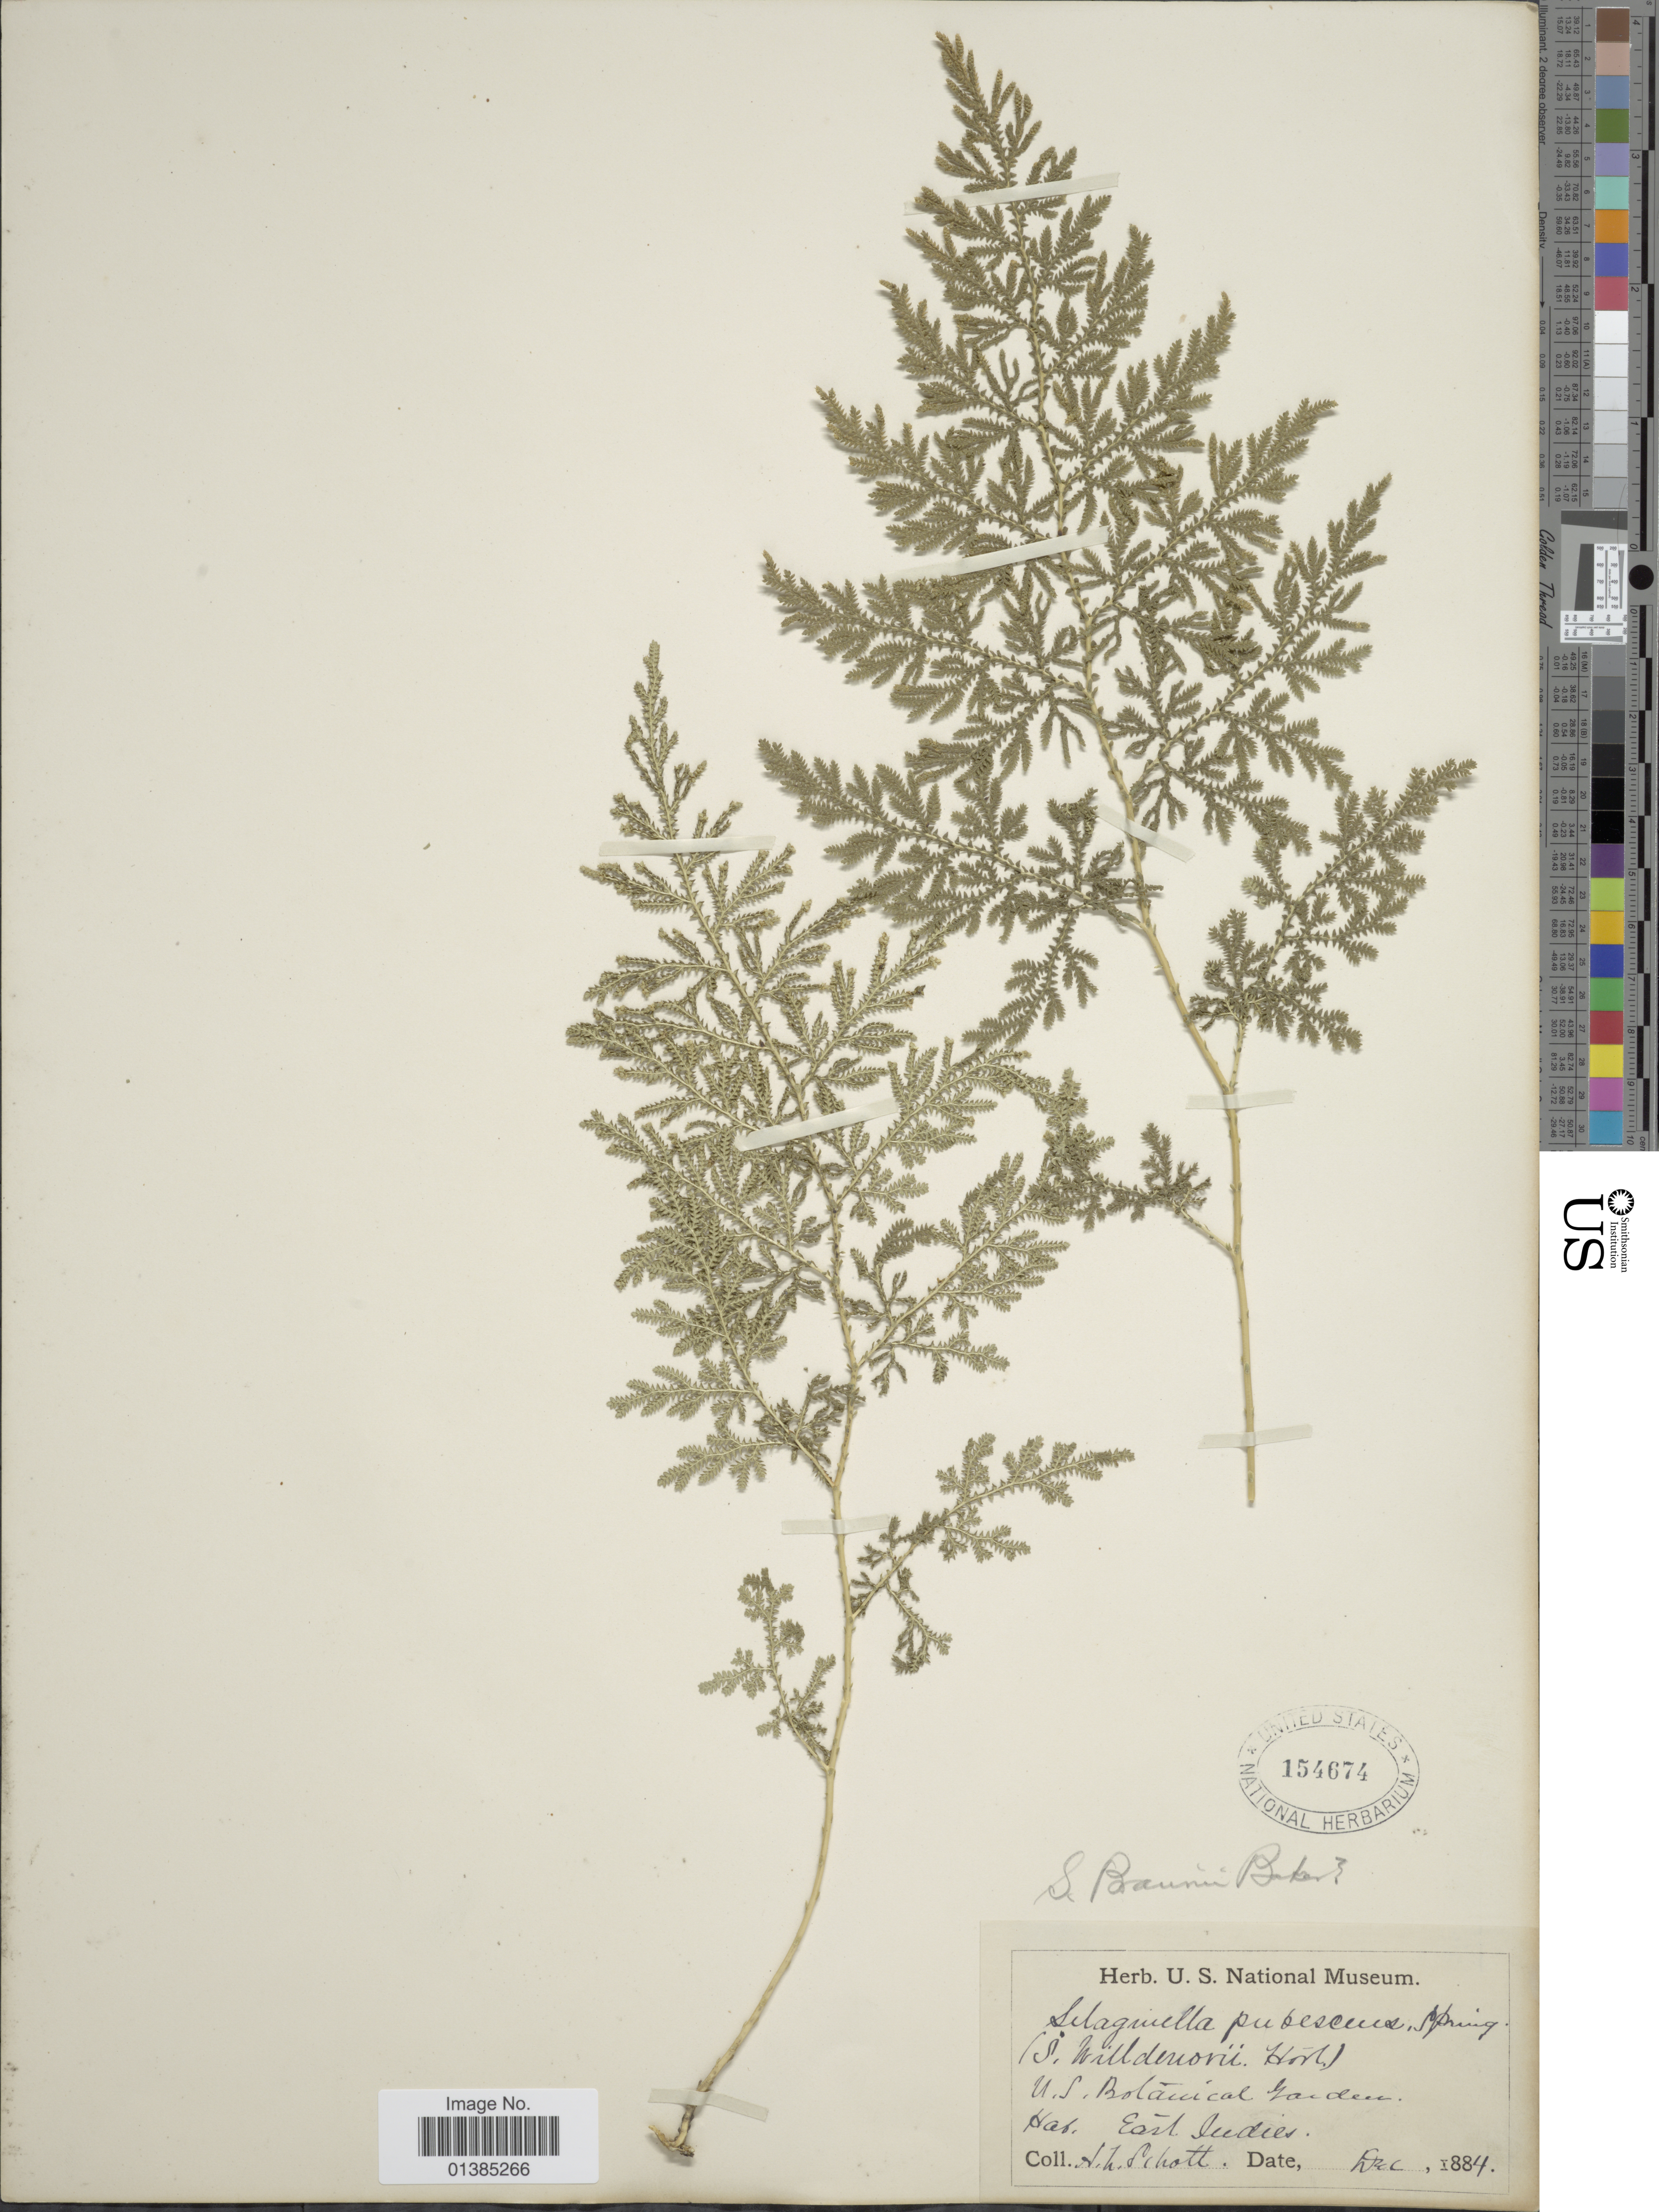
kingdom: Plantae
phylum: Tracheophyta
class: Lycopodiopsida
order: Selaginellales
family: Selaginellaceae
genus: Selaginella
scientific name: Selaginella braunii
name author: Baker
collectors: A. L. Schott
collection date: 1884-12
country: United States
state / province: District of Columbia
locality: U.S. Botanical Garden. East Indies.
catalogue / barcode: US 154674